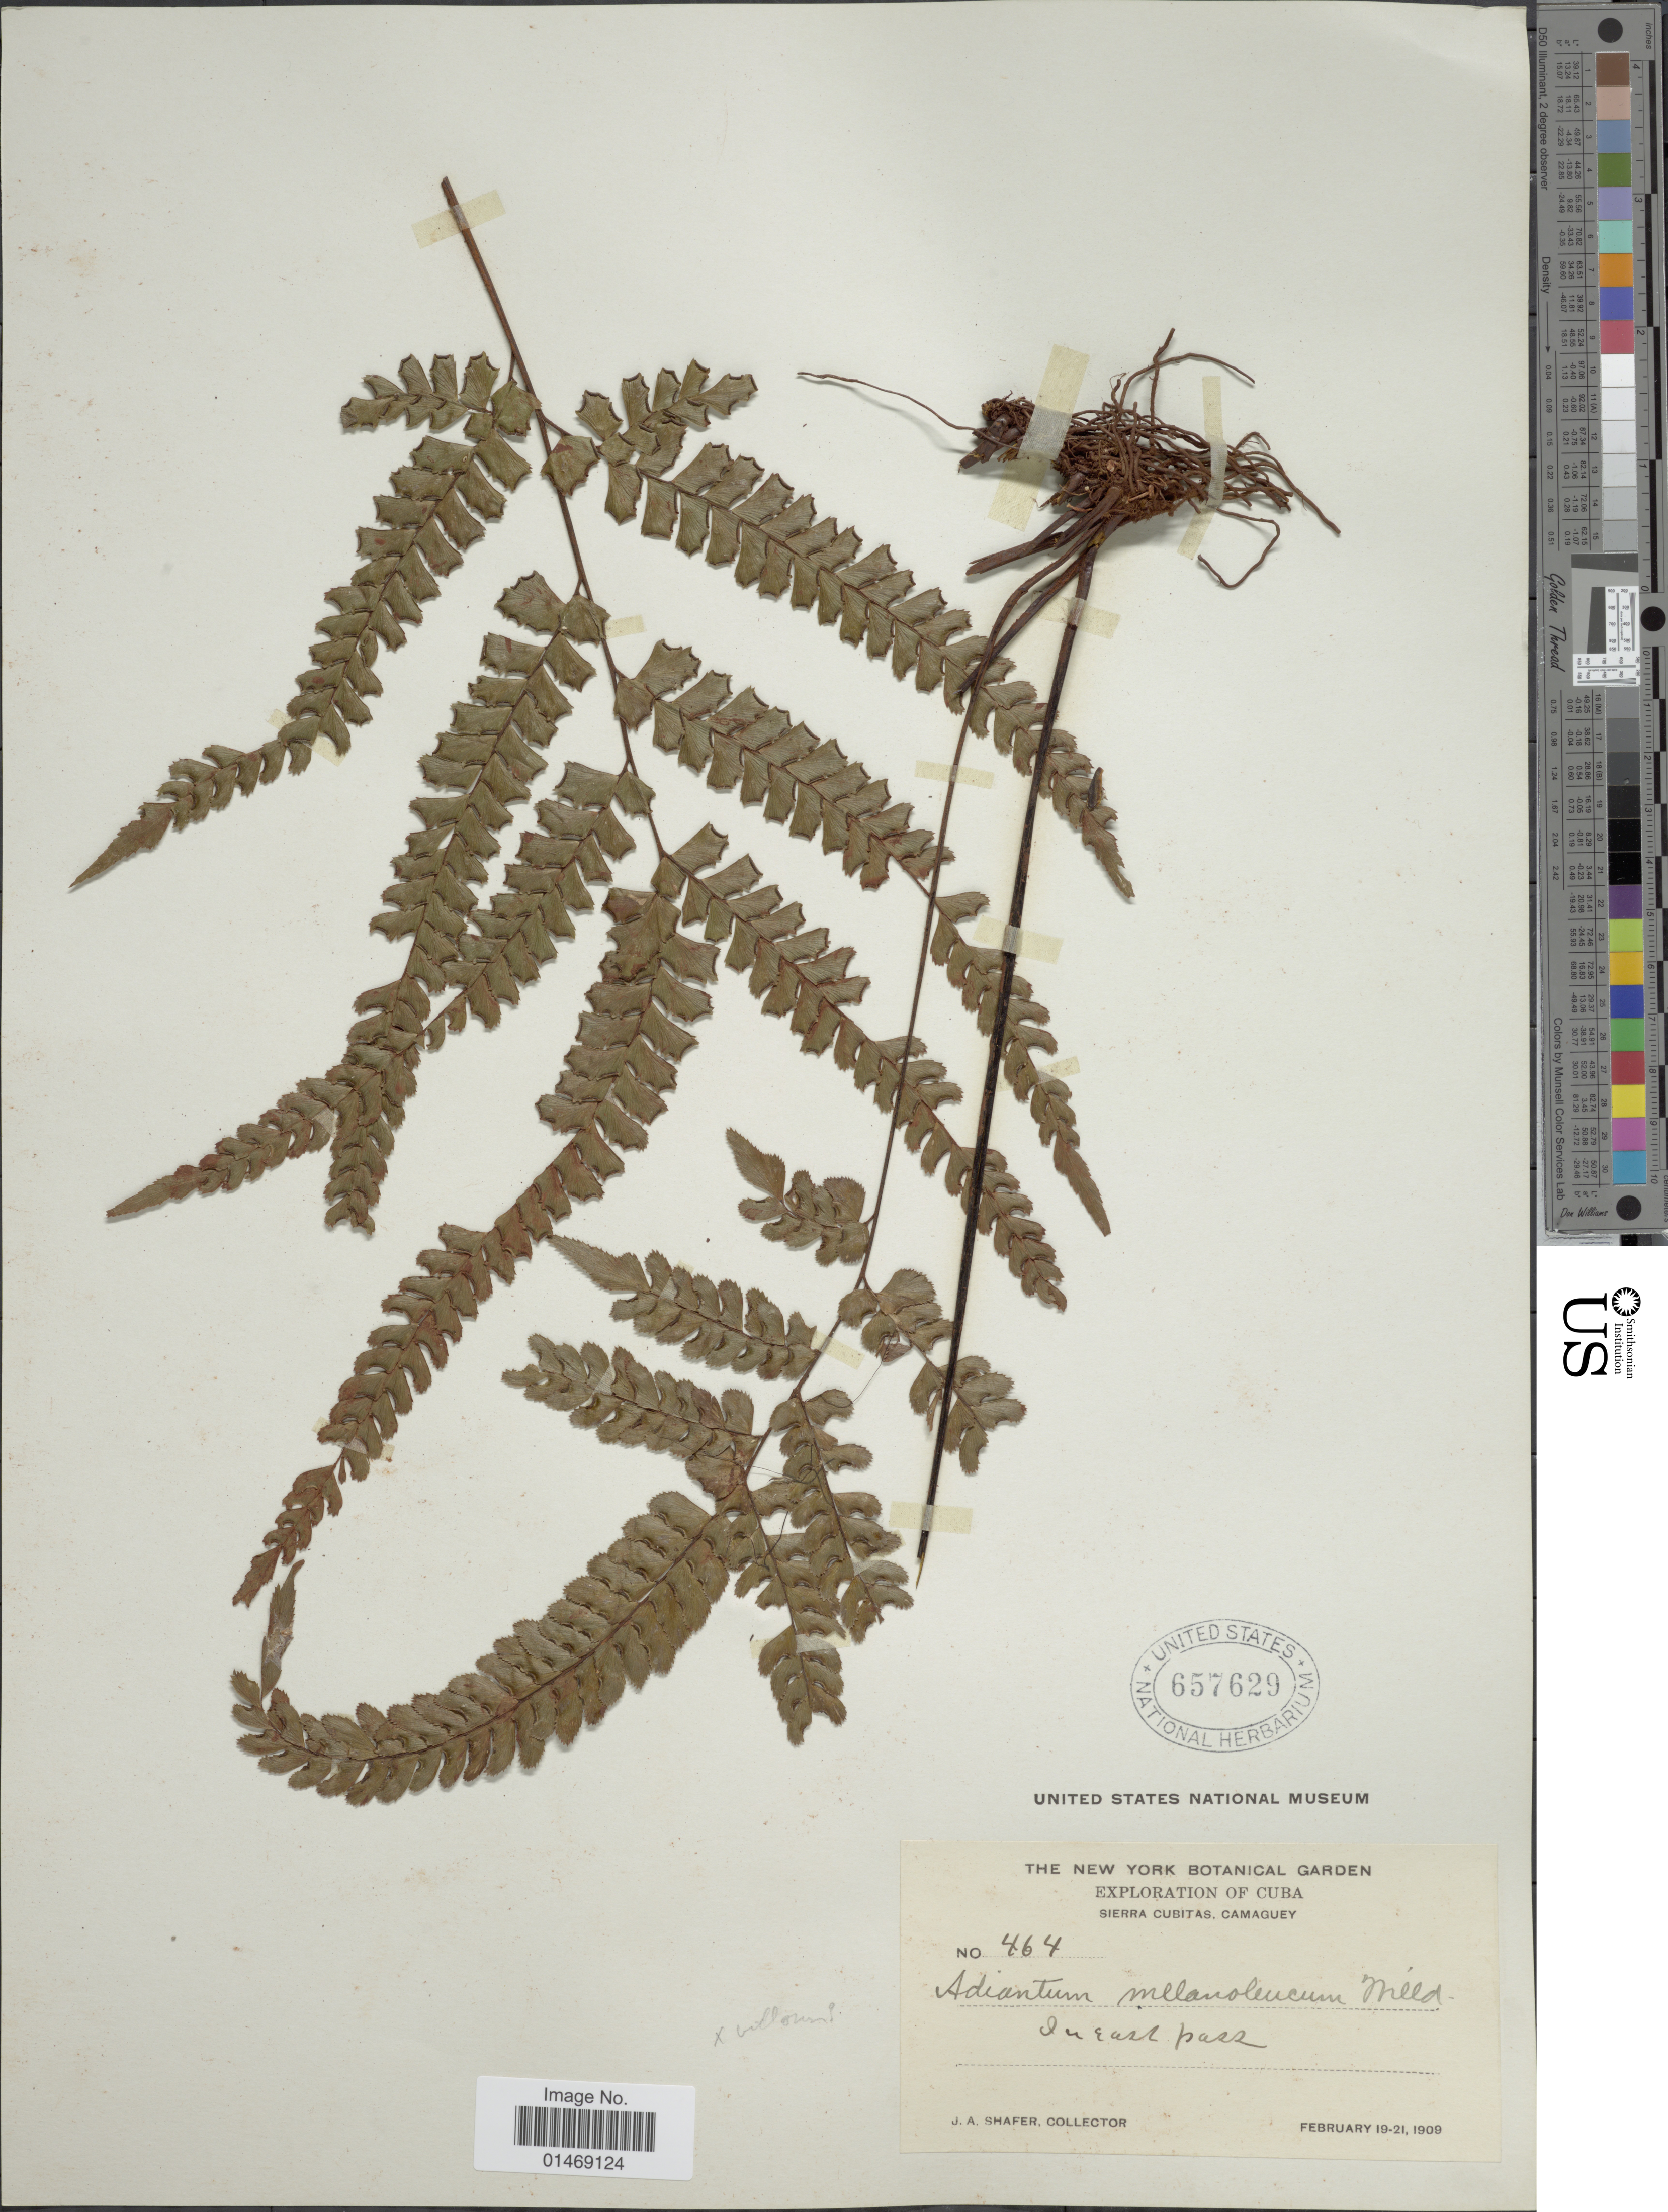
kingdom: Plantae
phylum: Tracheophyta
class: Polypodiopsida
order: Polypodiales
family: Pteridaceae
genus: Adiantum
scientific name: Adiantum melanoleucum x A. pyramidale (L.) Willd.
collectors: J. A. Shafer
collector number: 464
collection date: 1909-02-19/1909-02-21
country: Cuba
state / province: Camagüey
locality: Sierra Cubitas, In East Pass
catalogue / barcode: US 657629